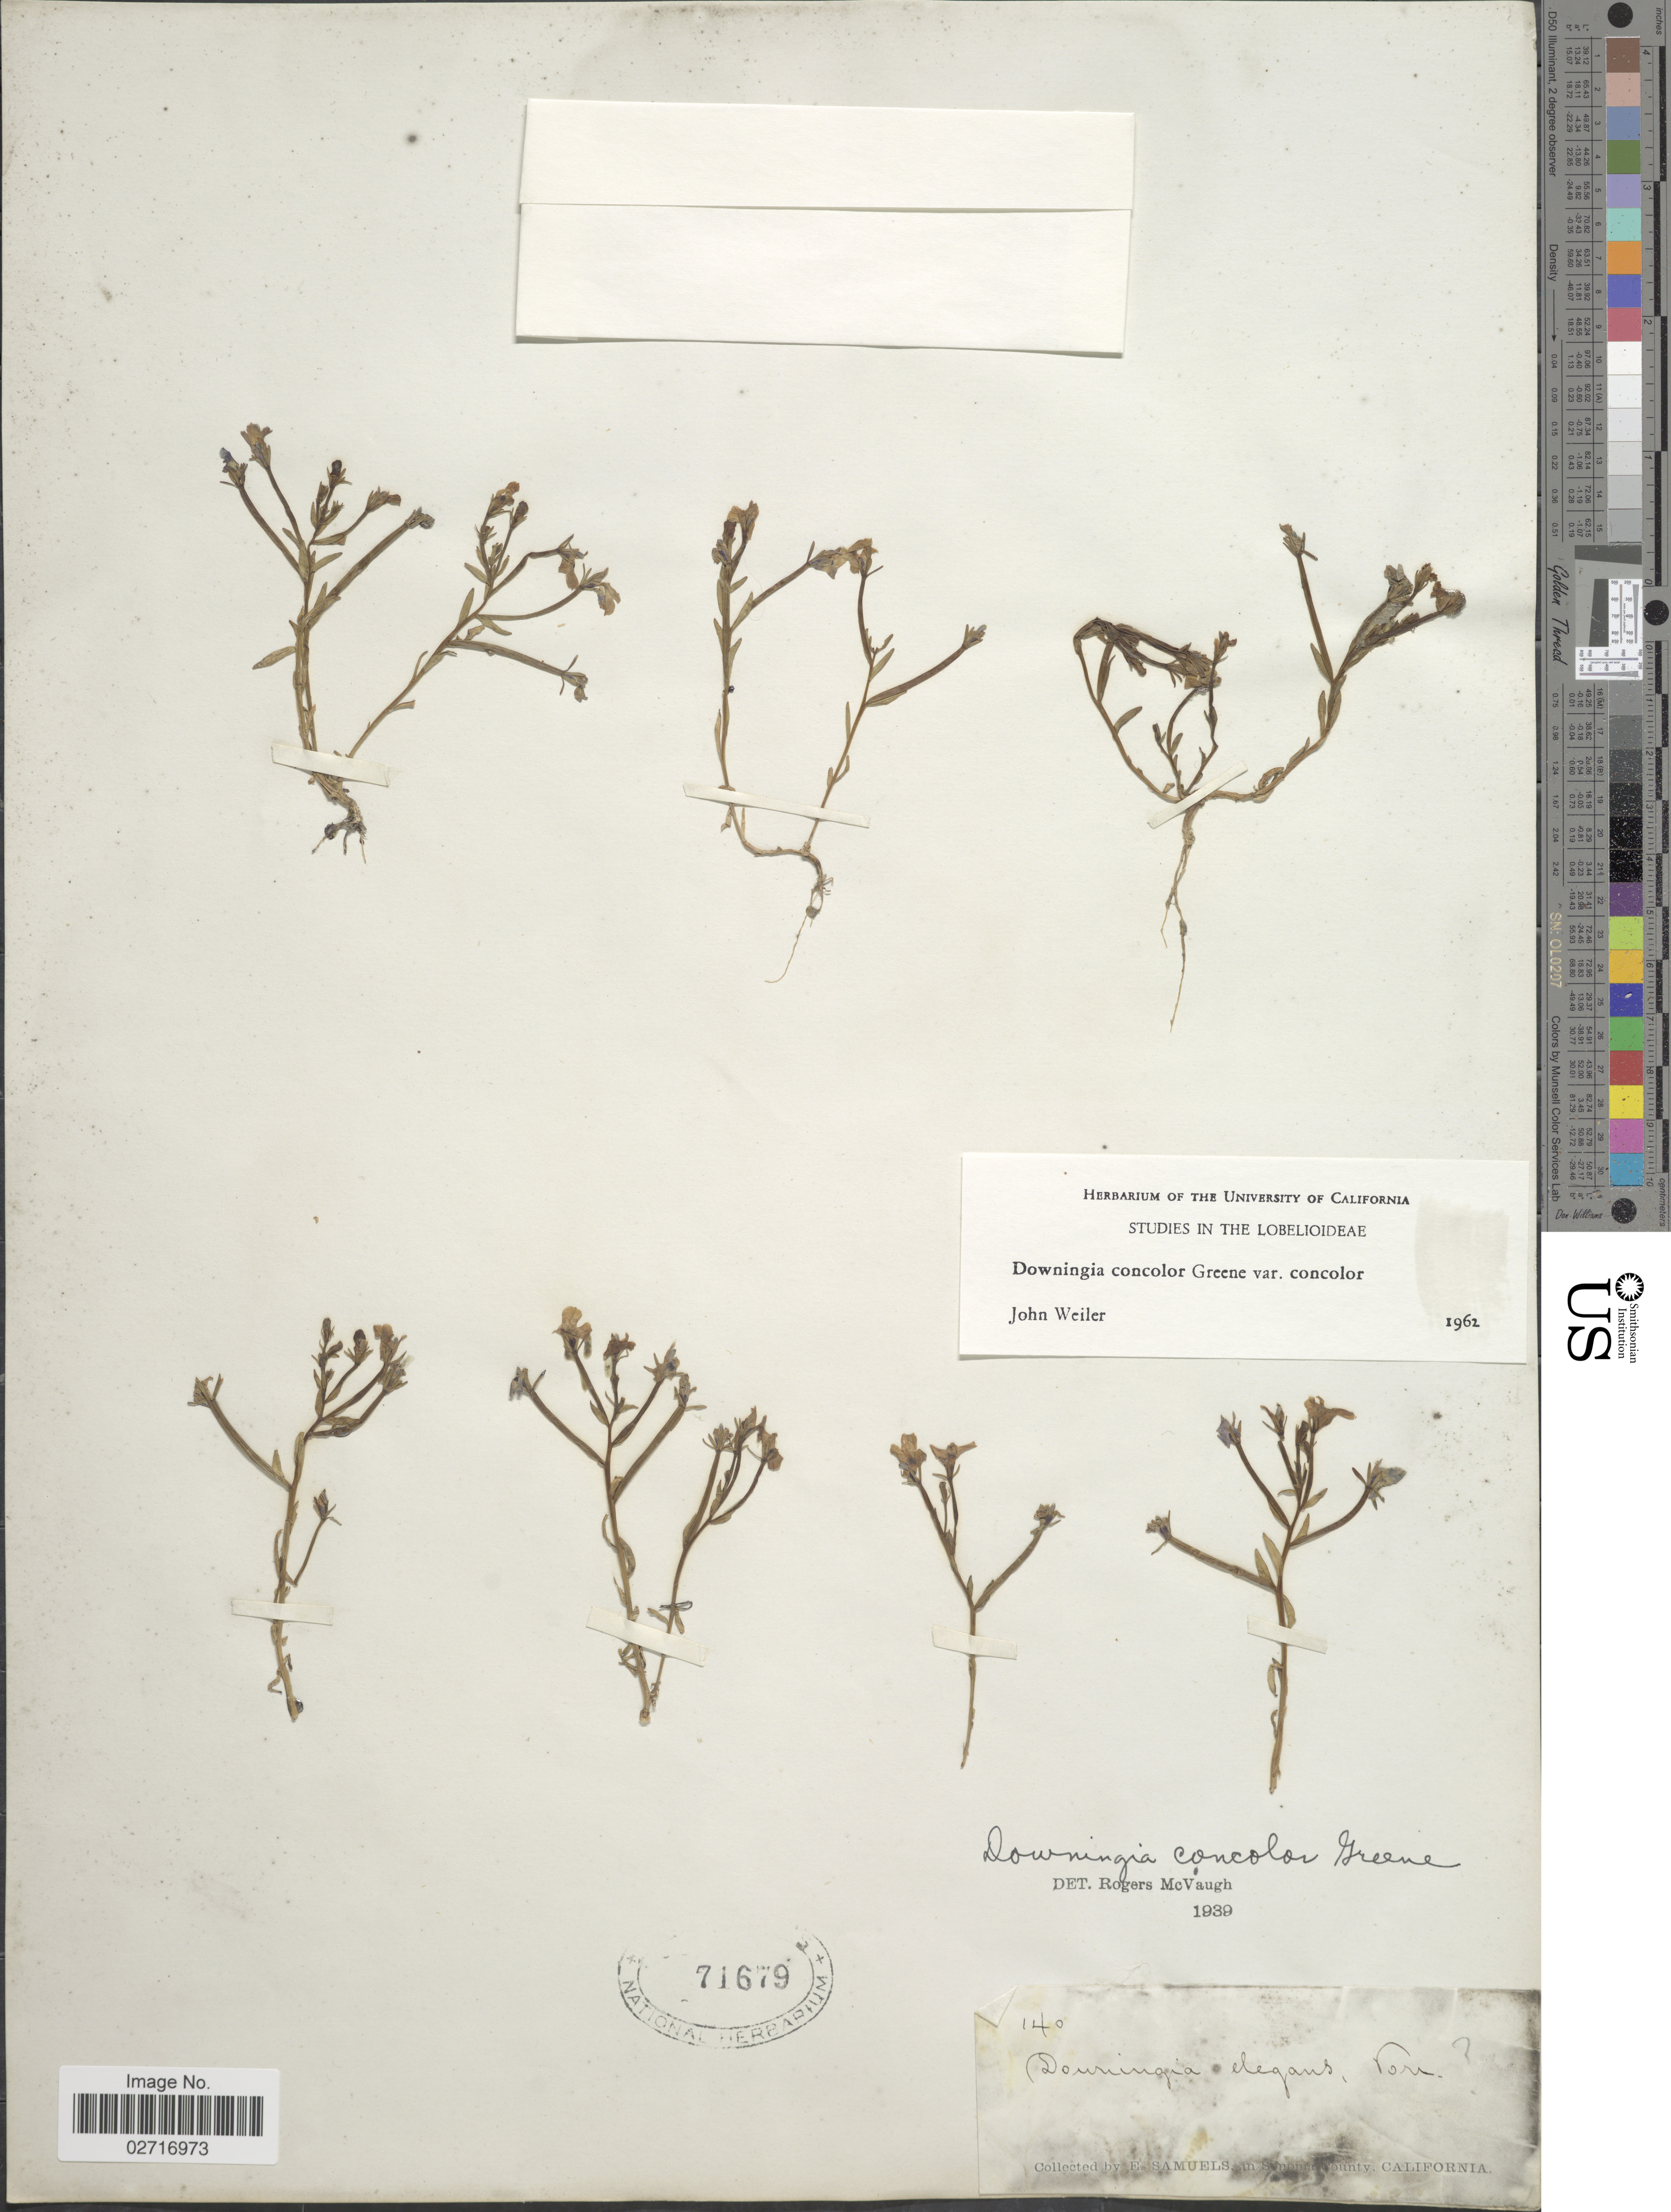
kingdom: Plantae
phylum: Tracheophyta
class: Magnoliopsida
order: Asterales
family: Campanulaceae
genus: Downingia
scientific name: Downingia concolor var. concolor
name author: Greene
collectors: E. Samuels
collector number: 140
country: United States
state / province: California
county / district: Sonoma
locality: Sonoma County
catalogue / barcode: US 71679